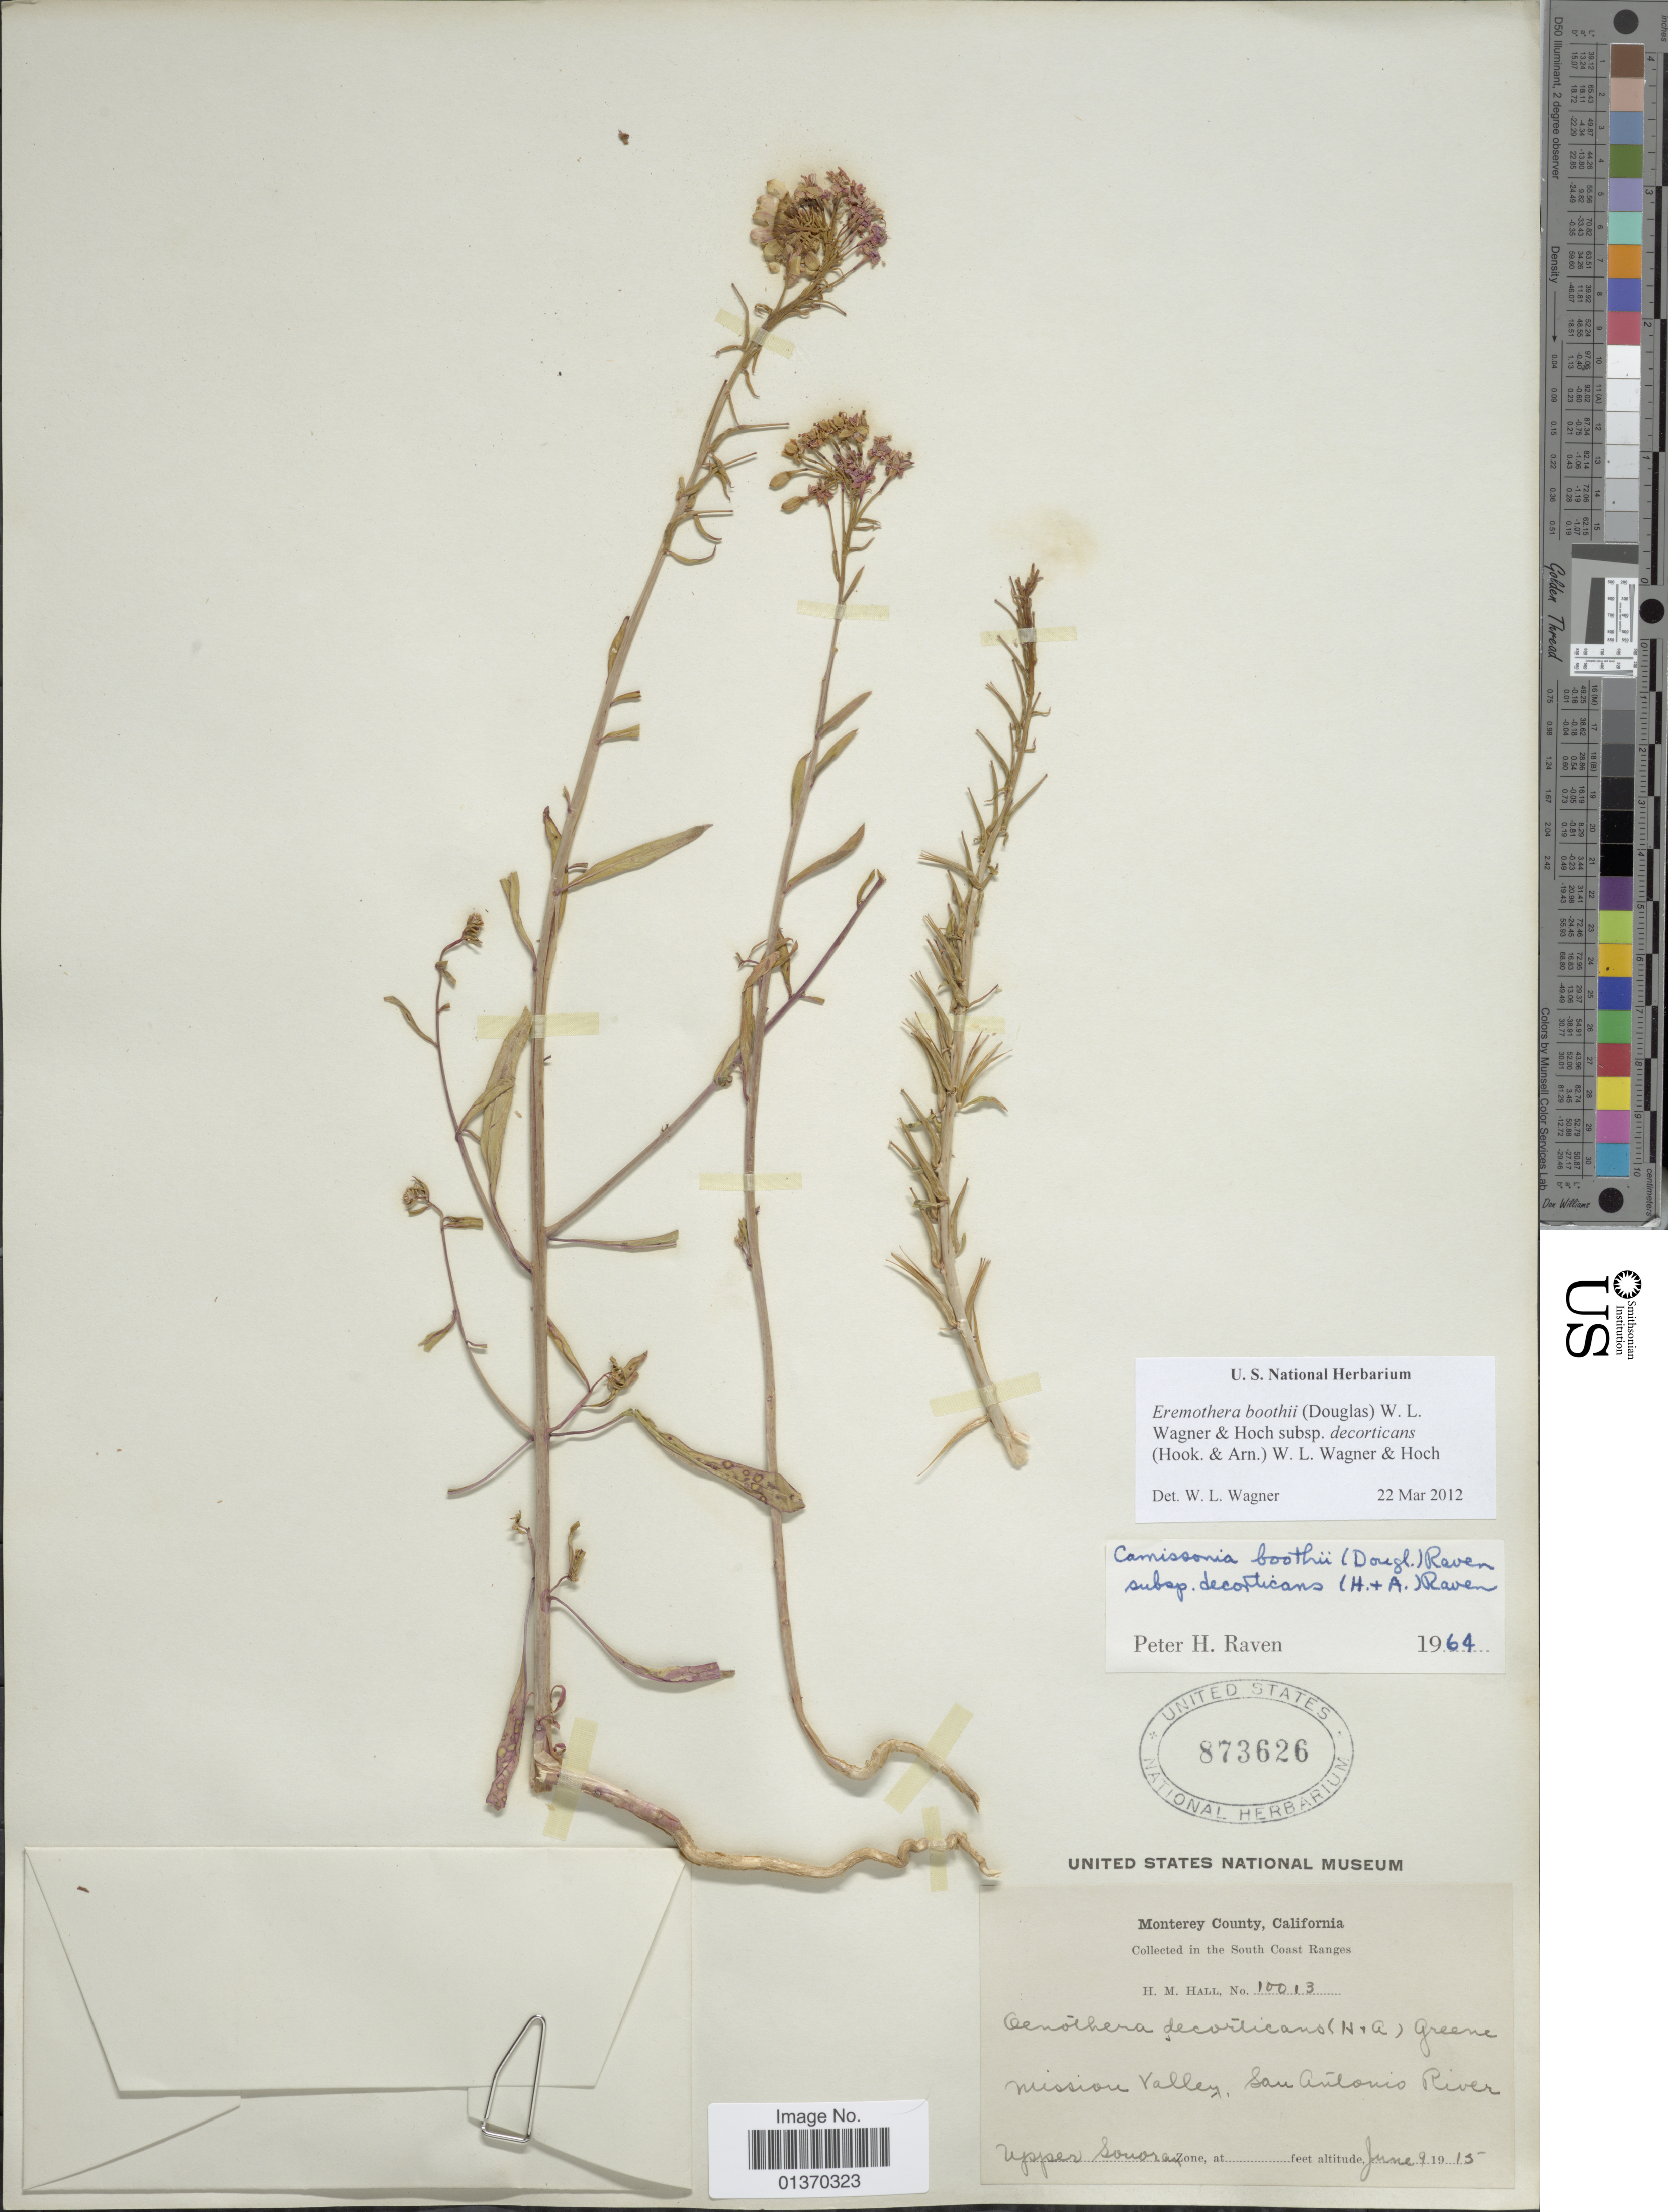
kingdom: Plantae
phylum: Tracheophyta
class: Magnoliopsida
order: Myrtales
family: Onagraceae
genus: Eremothera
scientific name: Eremothera boothii subsp. decorticans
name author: (Hook. & Arn.) W.L. Wagner & Hoch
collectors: H. M. Hall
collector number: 10013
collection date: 1915-06-09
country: United States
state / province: California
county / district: Monterey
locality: Monterey County, South Coast Ranges, mission Valley, San Antonio River, Upper Sonoran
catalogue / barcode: US 873626